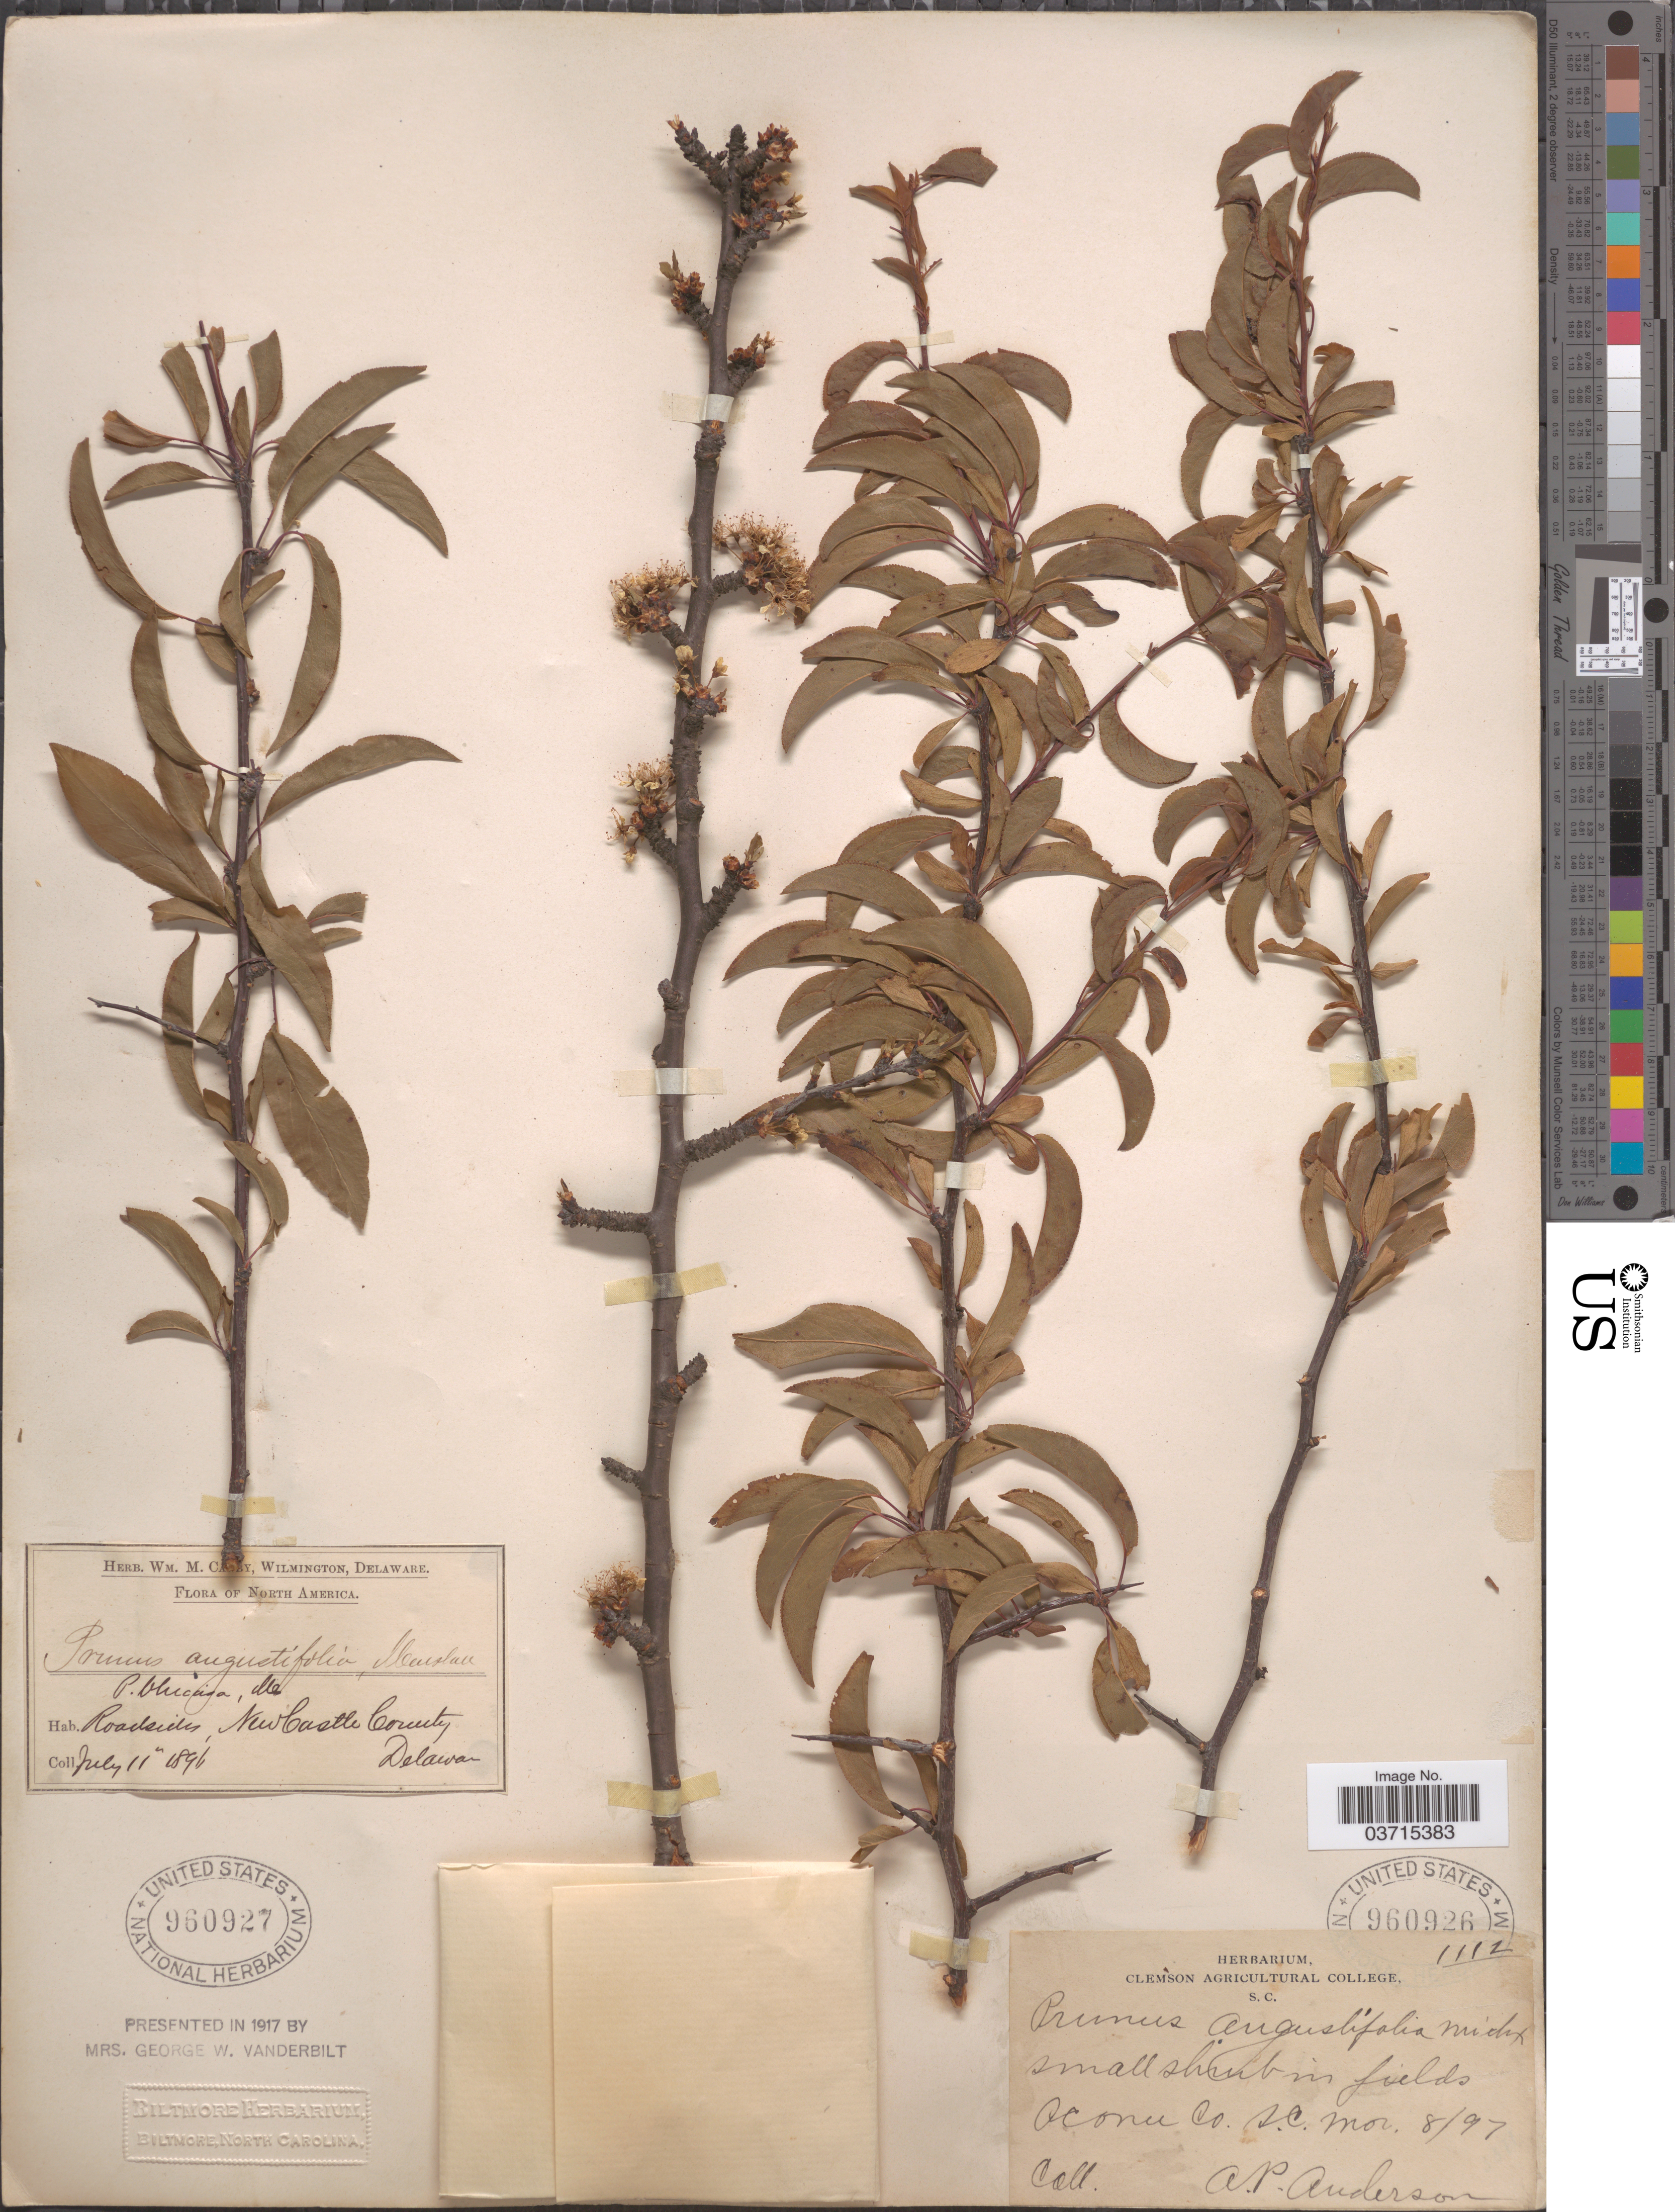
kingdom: Plantae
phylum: Tracheophyta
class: Magnoliopsida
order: Rosales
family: Rosaceae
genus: Prunus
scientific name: Prunus angustifolia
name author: Marshall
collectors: A. P. Anderson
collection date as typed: Transcribed d/m/y: 8/11/97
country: United States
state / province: South Carolina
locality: Oconee Co.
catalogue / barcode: US 960926-2